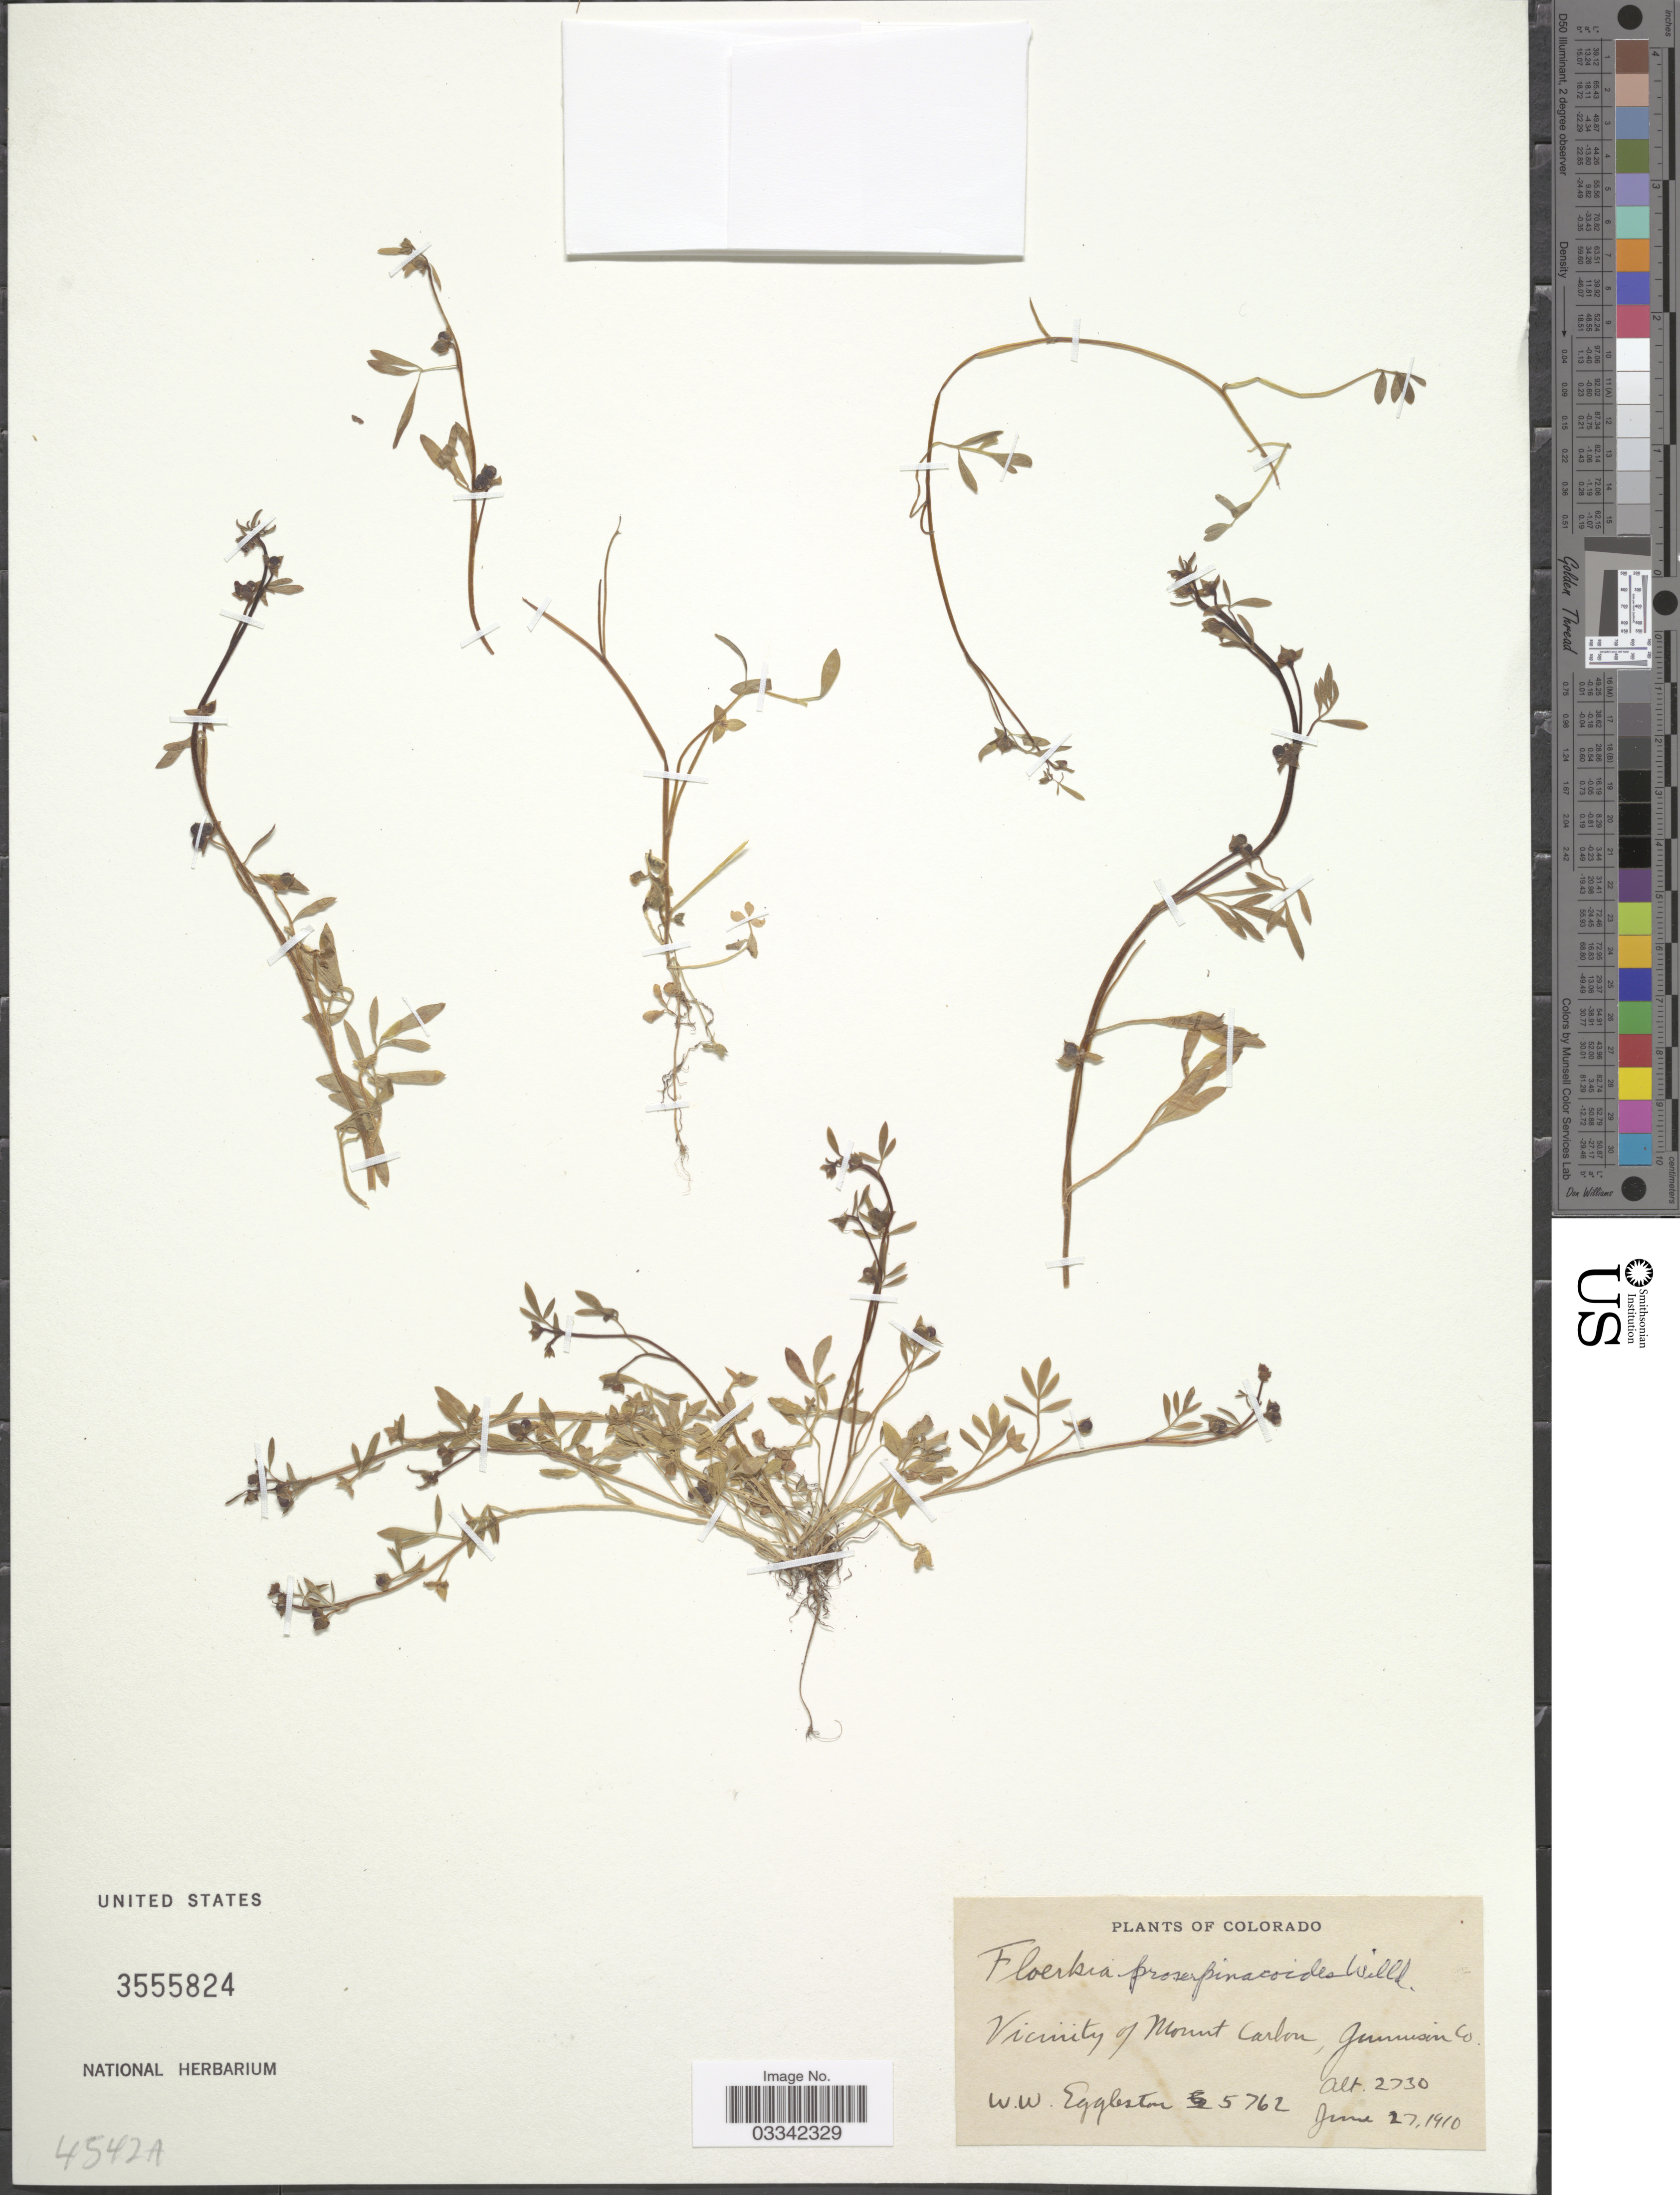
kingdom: Plantae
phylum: Tracheophyta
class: Magnoliopsida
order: Brassicales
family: Limnanthaceae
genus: Floerkea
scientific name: Floerkea proserpinacoides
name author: Willd.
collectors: W. W. Eggleston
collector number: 5762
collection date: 1910-06-27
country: United States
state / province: Colorado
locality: Vicinity of Mount Carbon, Gunnison Co.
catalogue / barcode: US 3555824